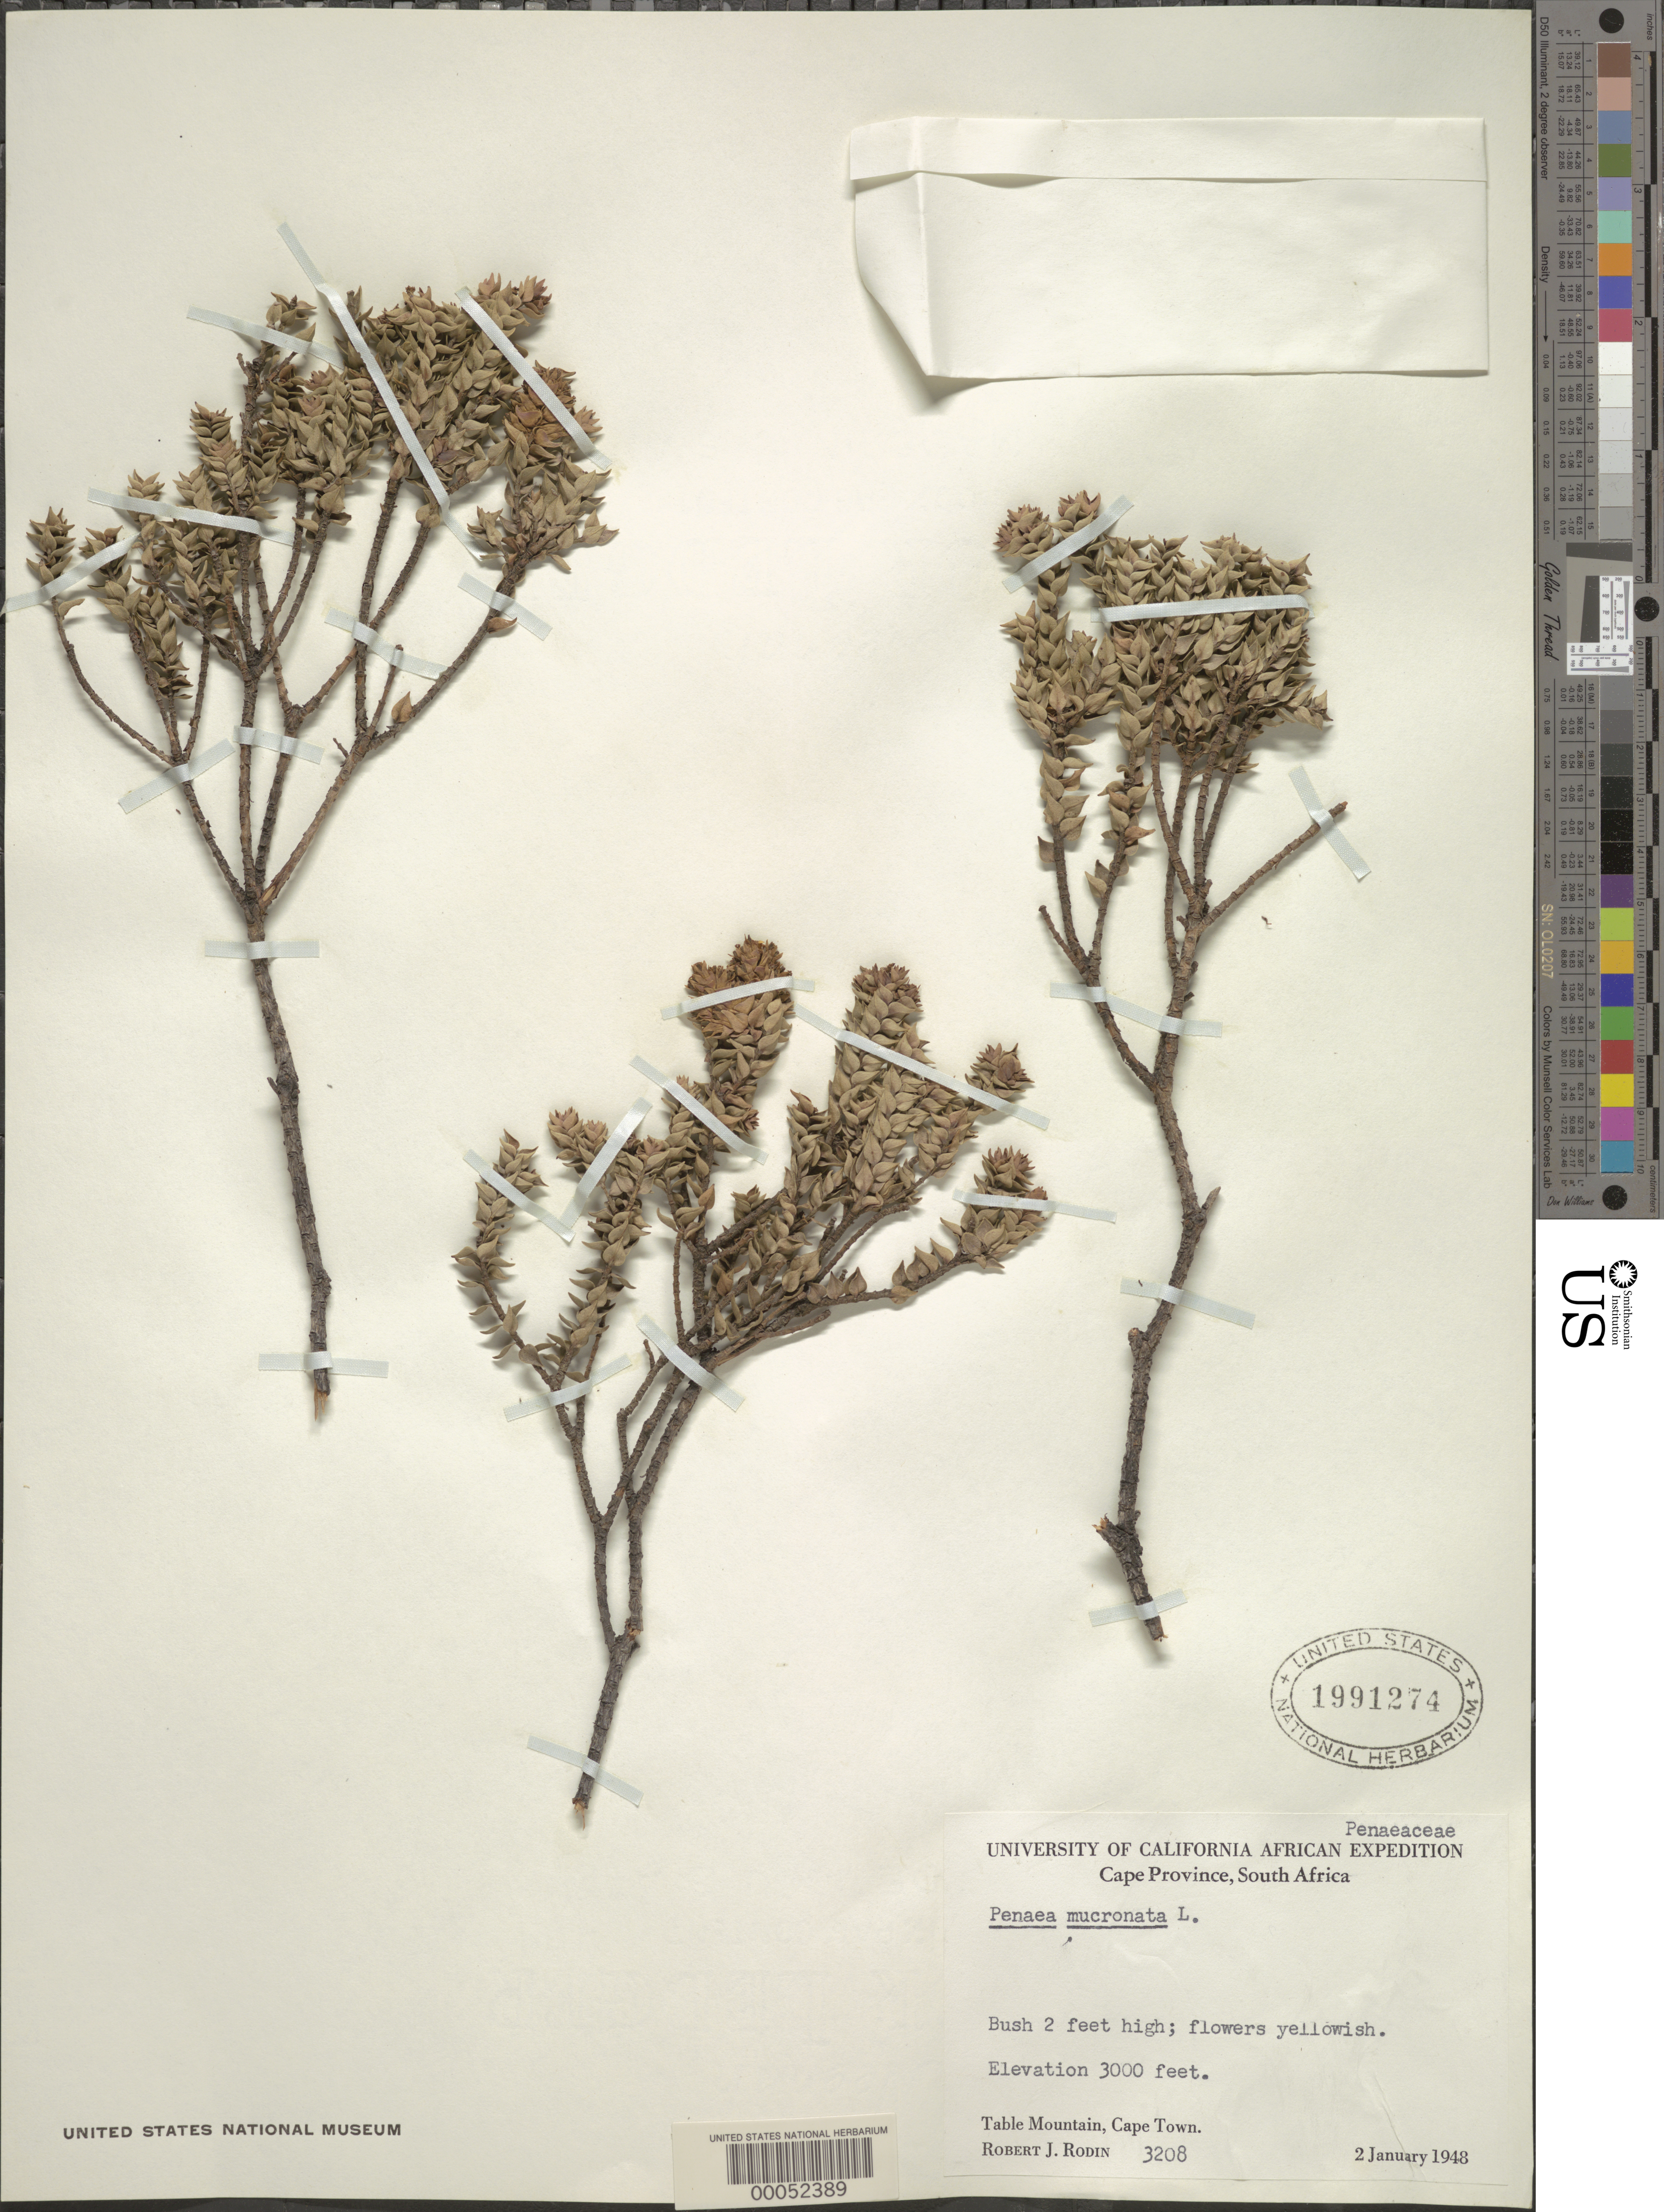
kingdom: Plantae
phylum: Tracheophyta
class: Magnoliopsida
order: Myrtales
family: Penaeaceae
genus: Penaea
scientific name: Penaea mucronata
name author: L.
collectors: R. J. Rodin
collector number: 3208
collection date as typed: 02 Jan 1948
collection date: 1948-01-02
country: South Africa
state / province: Western Cape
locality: Table mountain near cape town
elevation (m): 914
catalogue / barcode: US 1991274